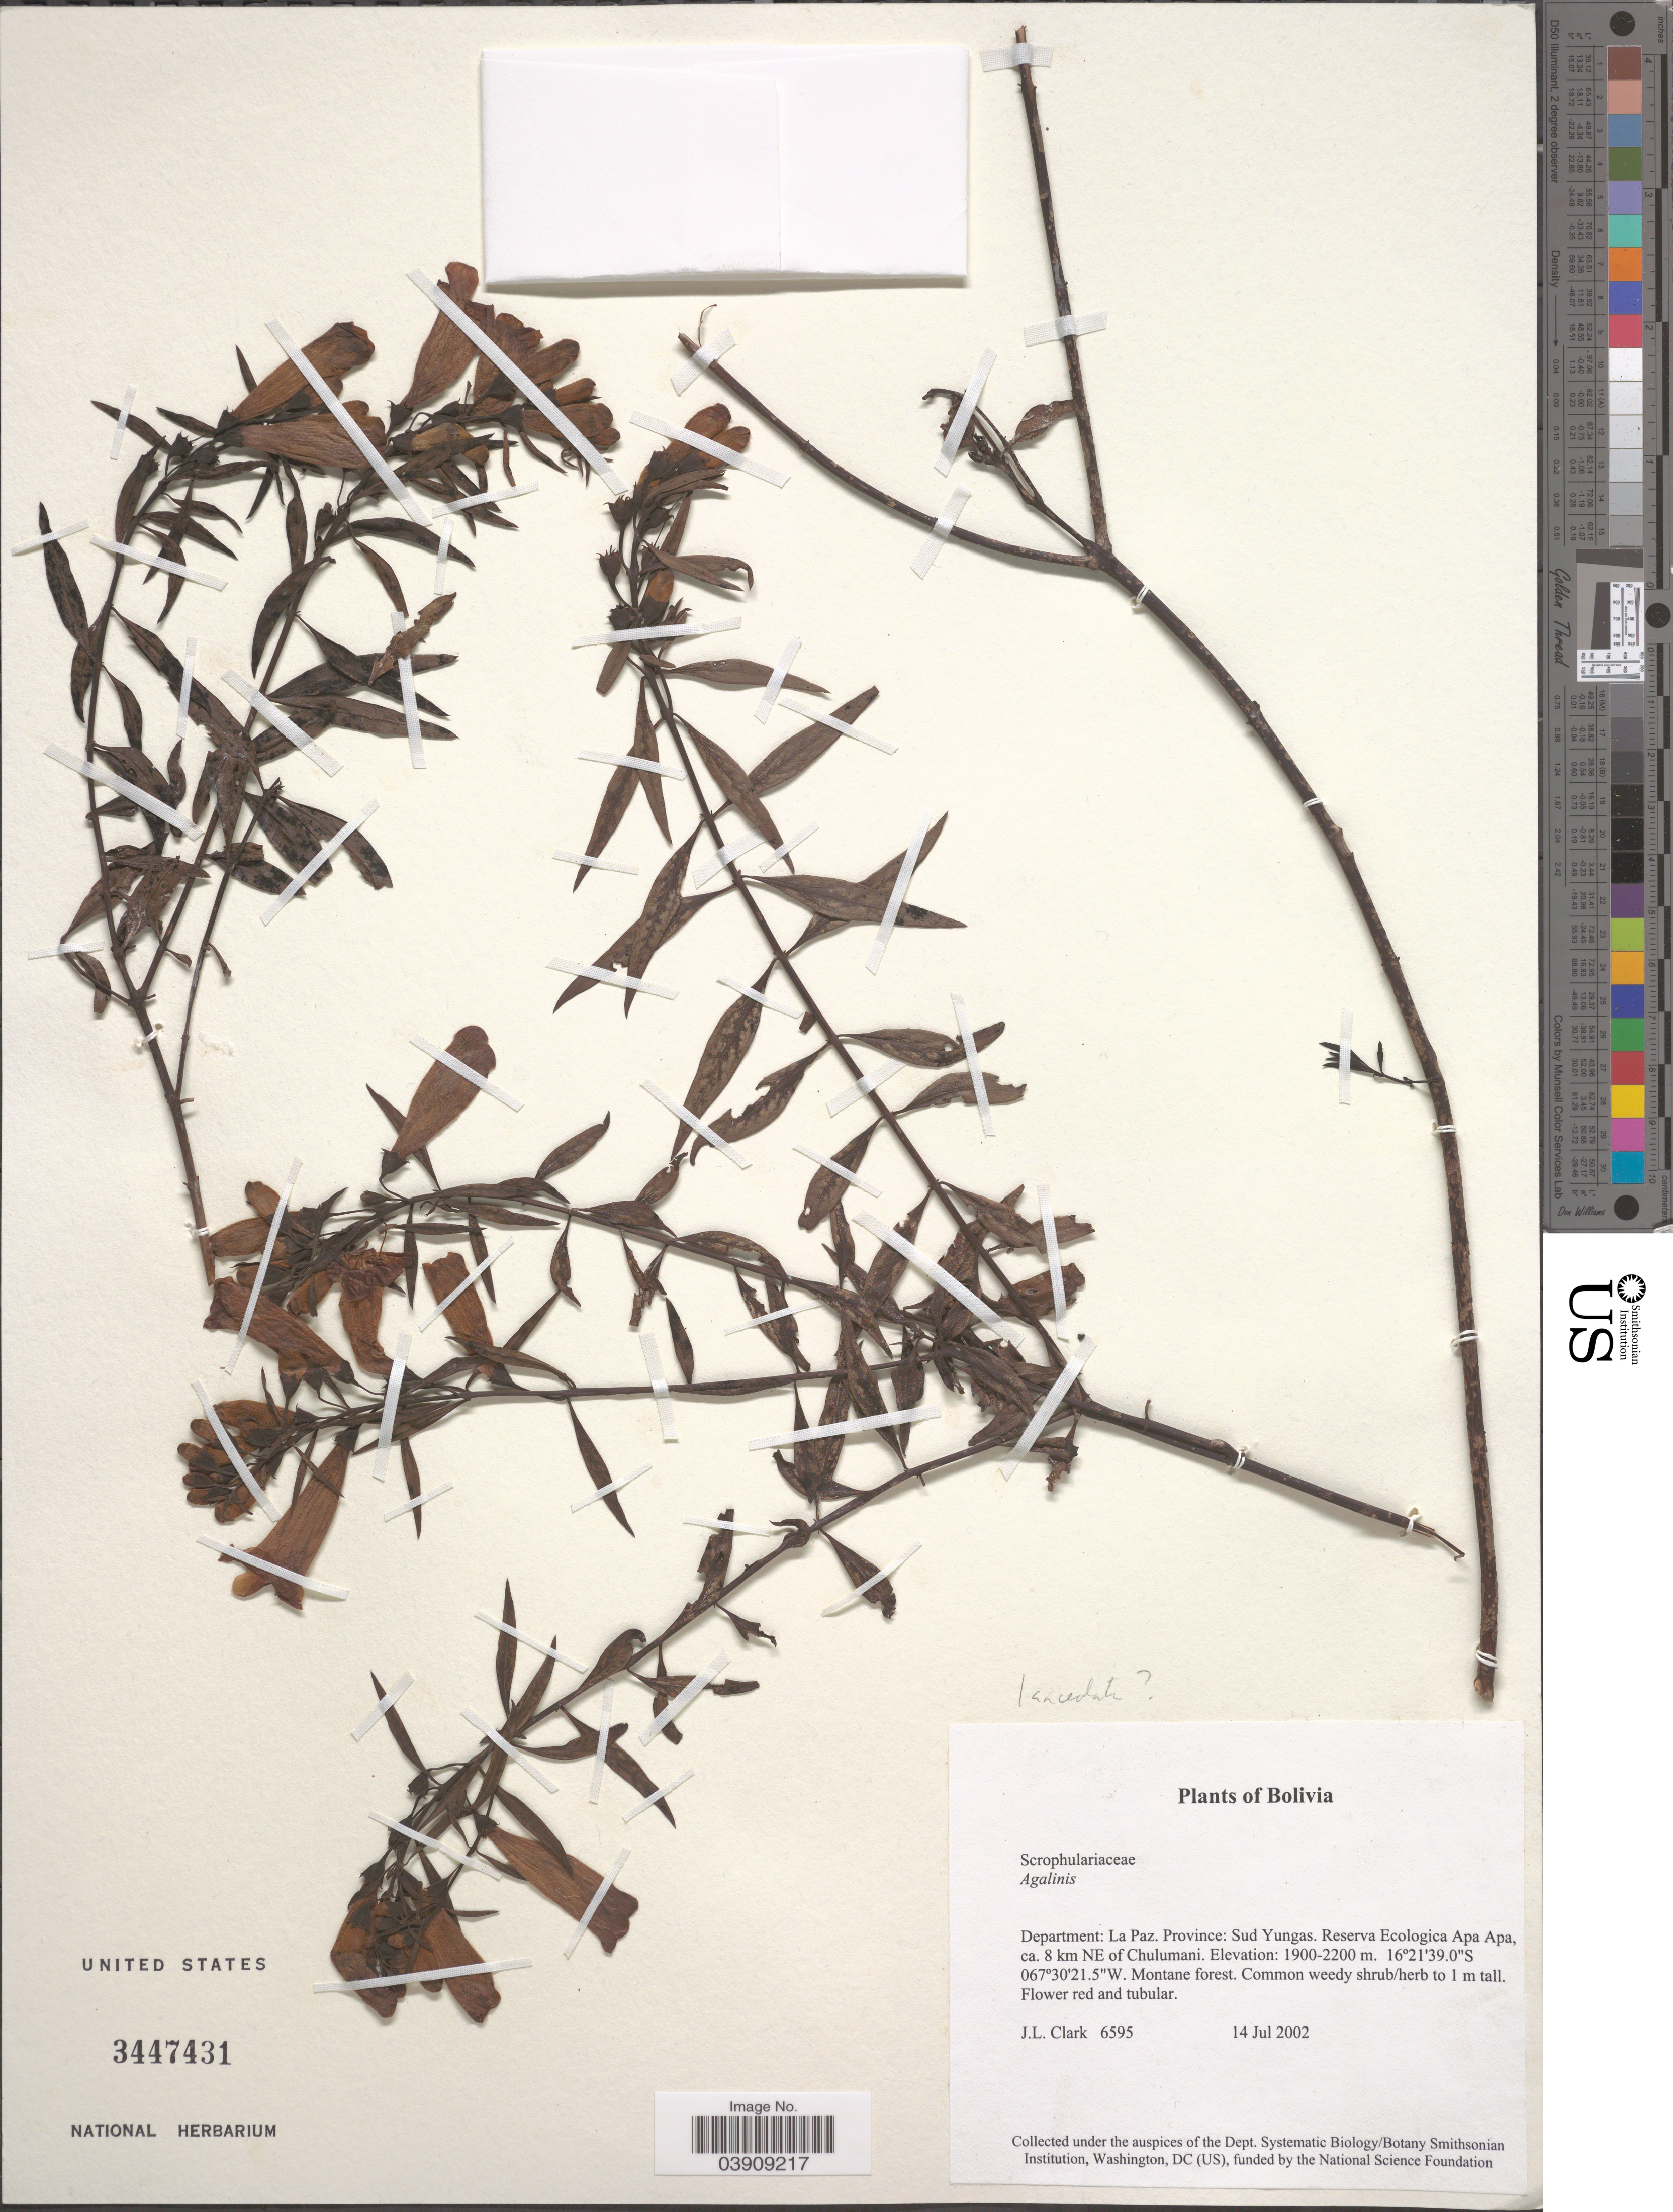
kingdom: Plantae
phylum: Tracheophyta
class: Magnoliopsida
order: Lamiales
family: Orobanchaceae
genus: Agalinis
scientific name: Agalinis sp.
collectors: J. L. Clark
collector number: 6595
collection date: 2002-07-14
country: Bolivia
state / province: La Paz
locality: Department: La Paz. Province: Sud Yungas. Reserva Ecologica Apa Apa, ca. 8 km NE of Chulumani.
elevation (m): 1900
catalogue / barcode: US 3447431